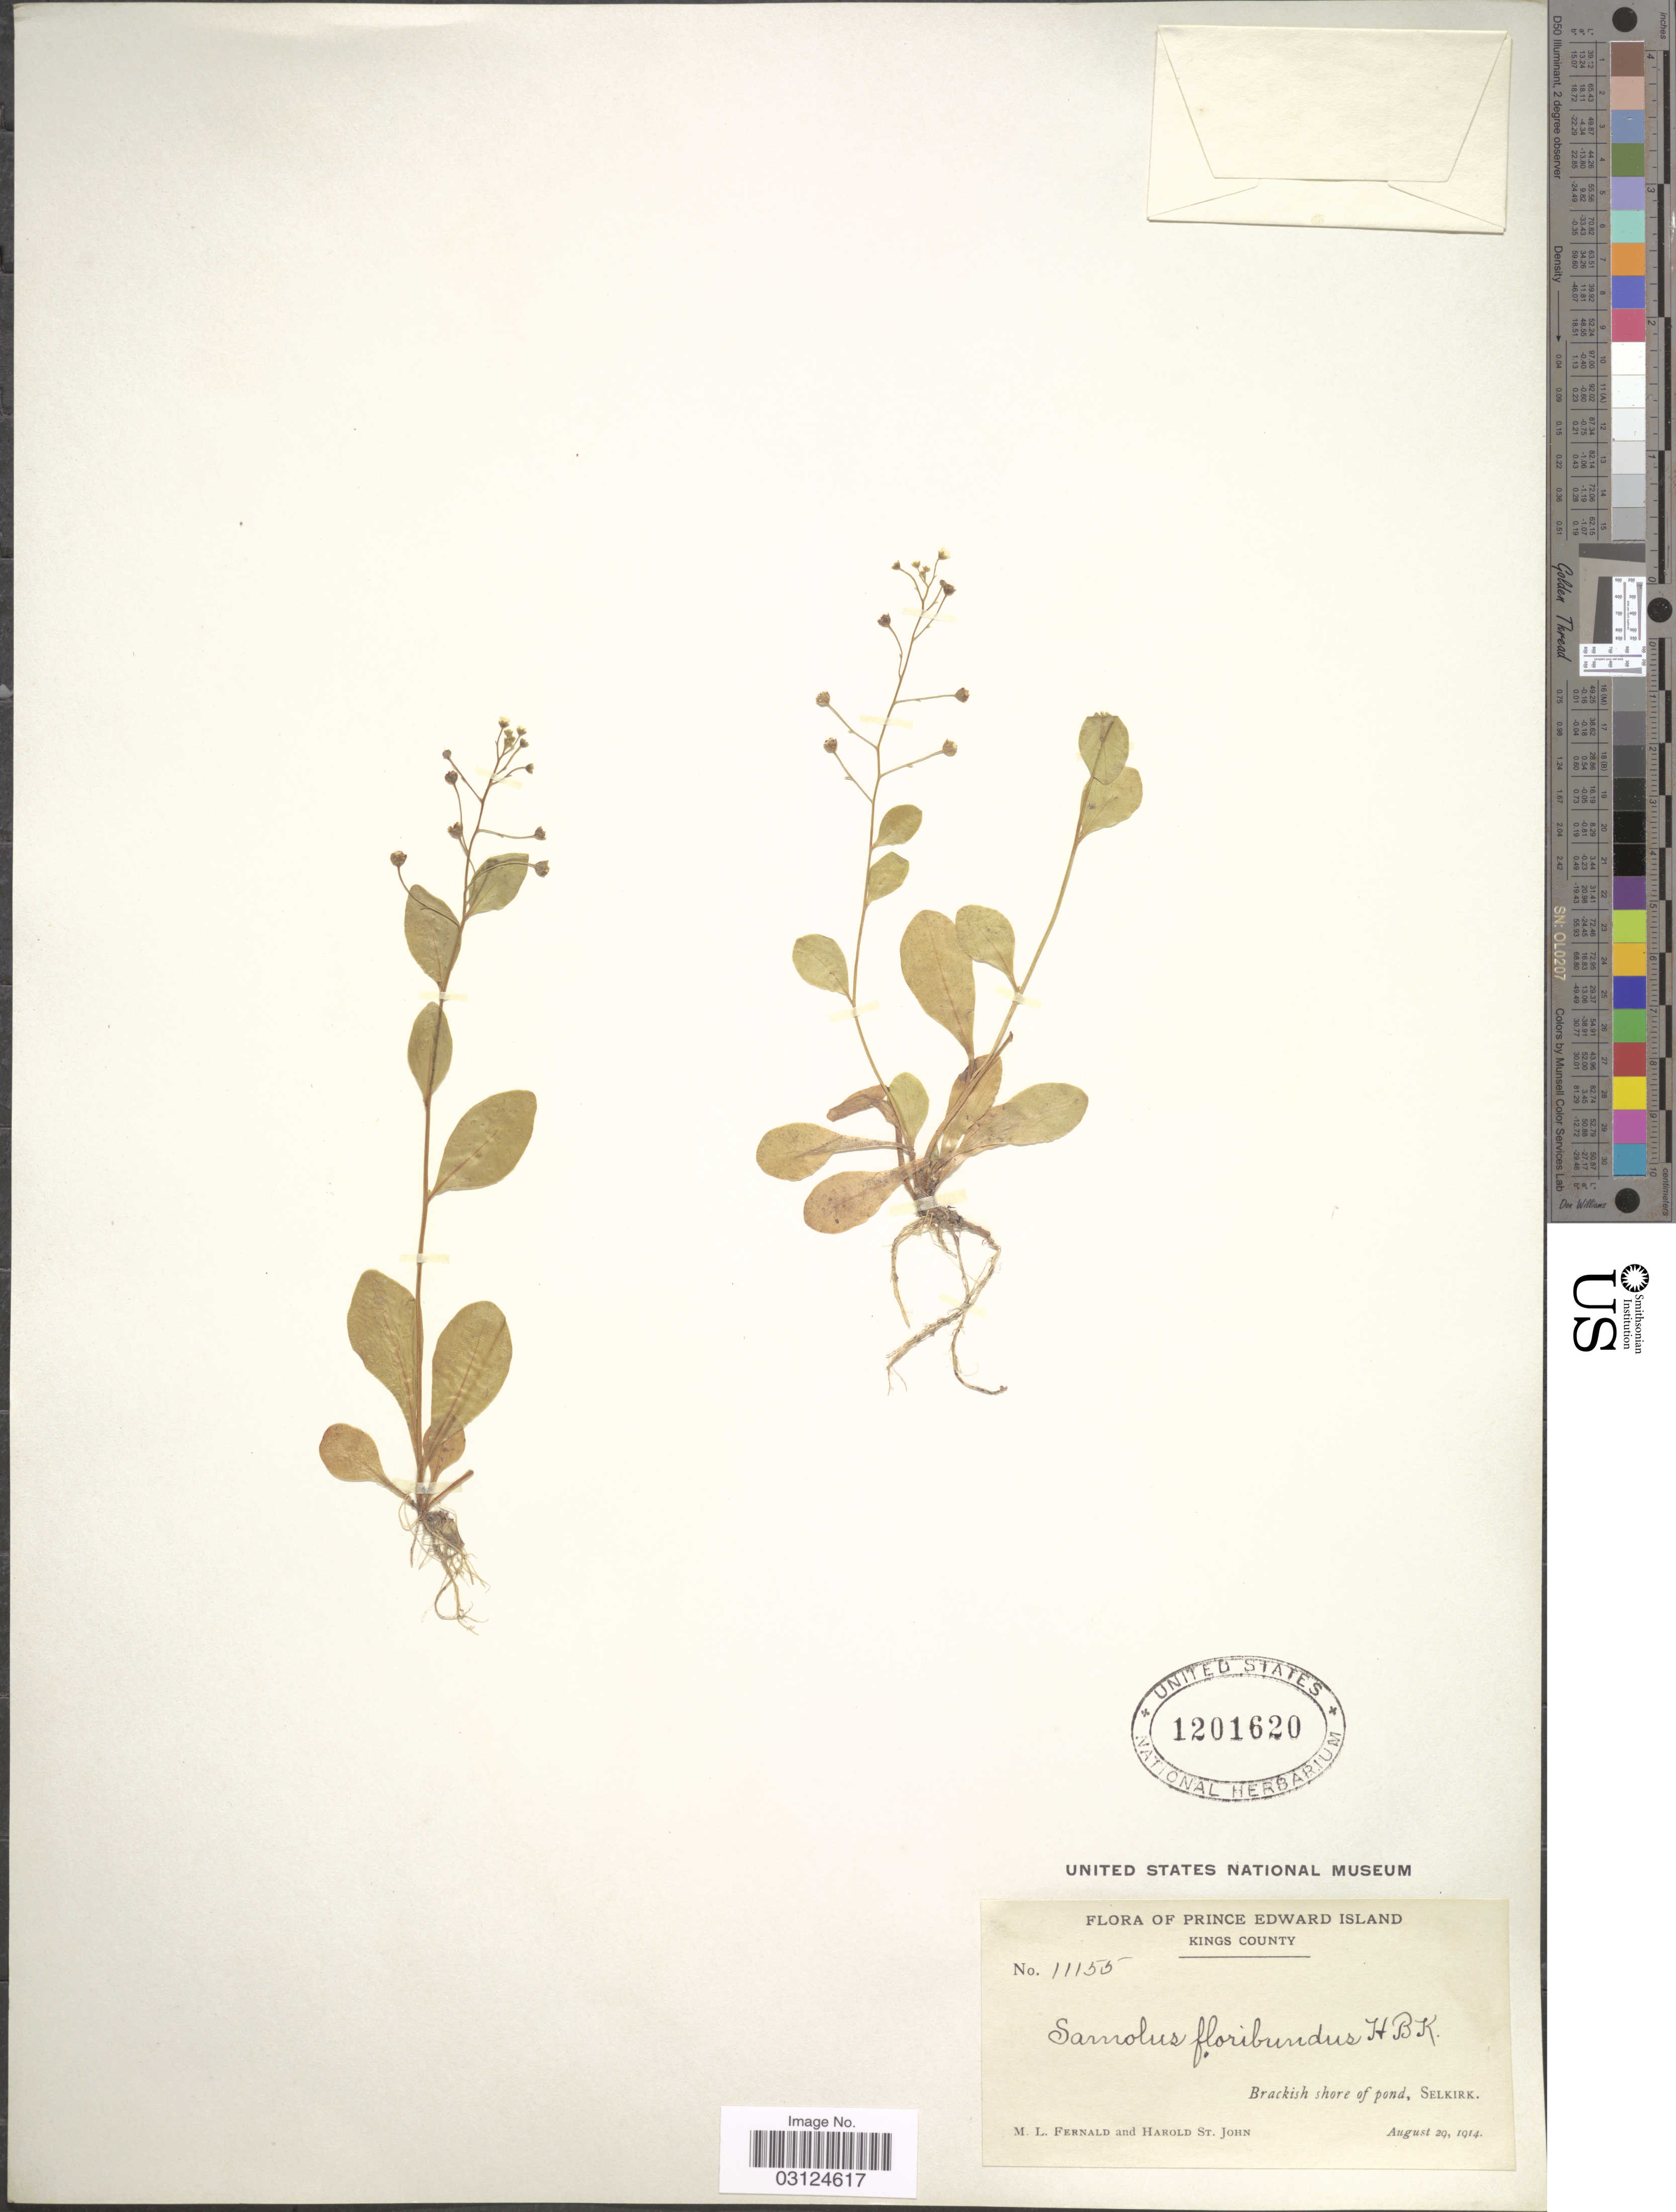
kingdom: Plantae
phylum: Tracheophyta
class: Magnoliopsida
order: Ericales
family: Primulaceae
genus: Samolus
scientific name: Samolus parviflorus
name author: Raf.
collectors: M. L. Fernald & H. St. John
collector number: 11155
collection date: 1914-03-29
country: Canada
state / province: Prince Edward Island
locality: Kings County. Brackish shore of pond, Selkirk.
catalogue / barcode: US 1201620